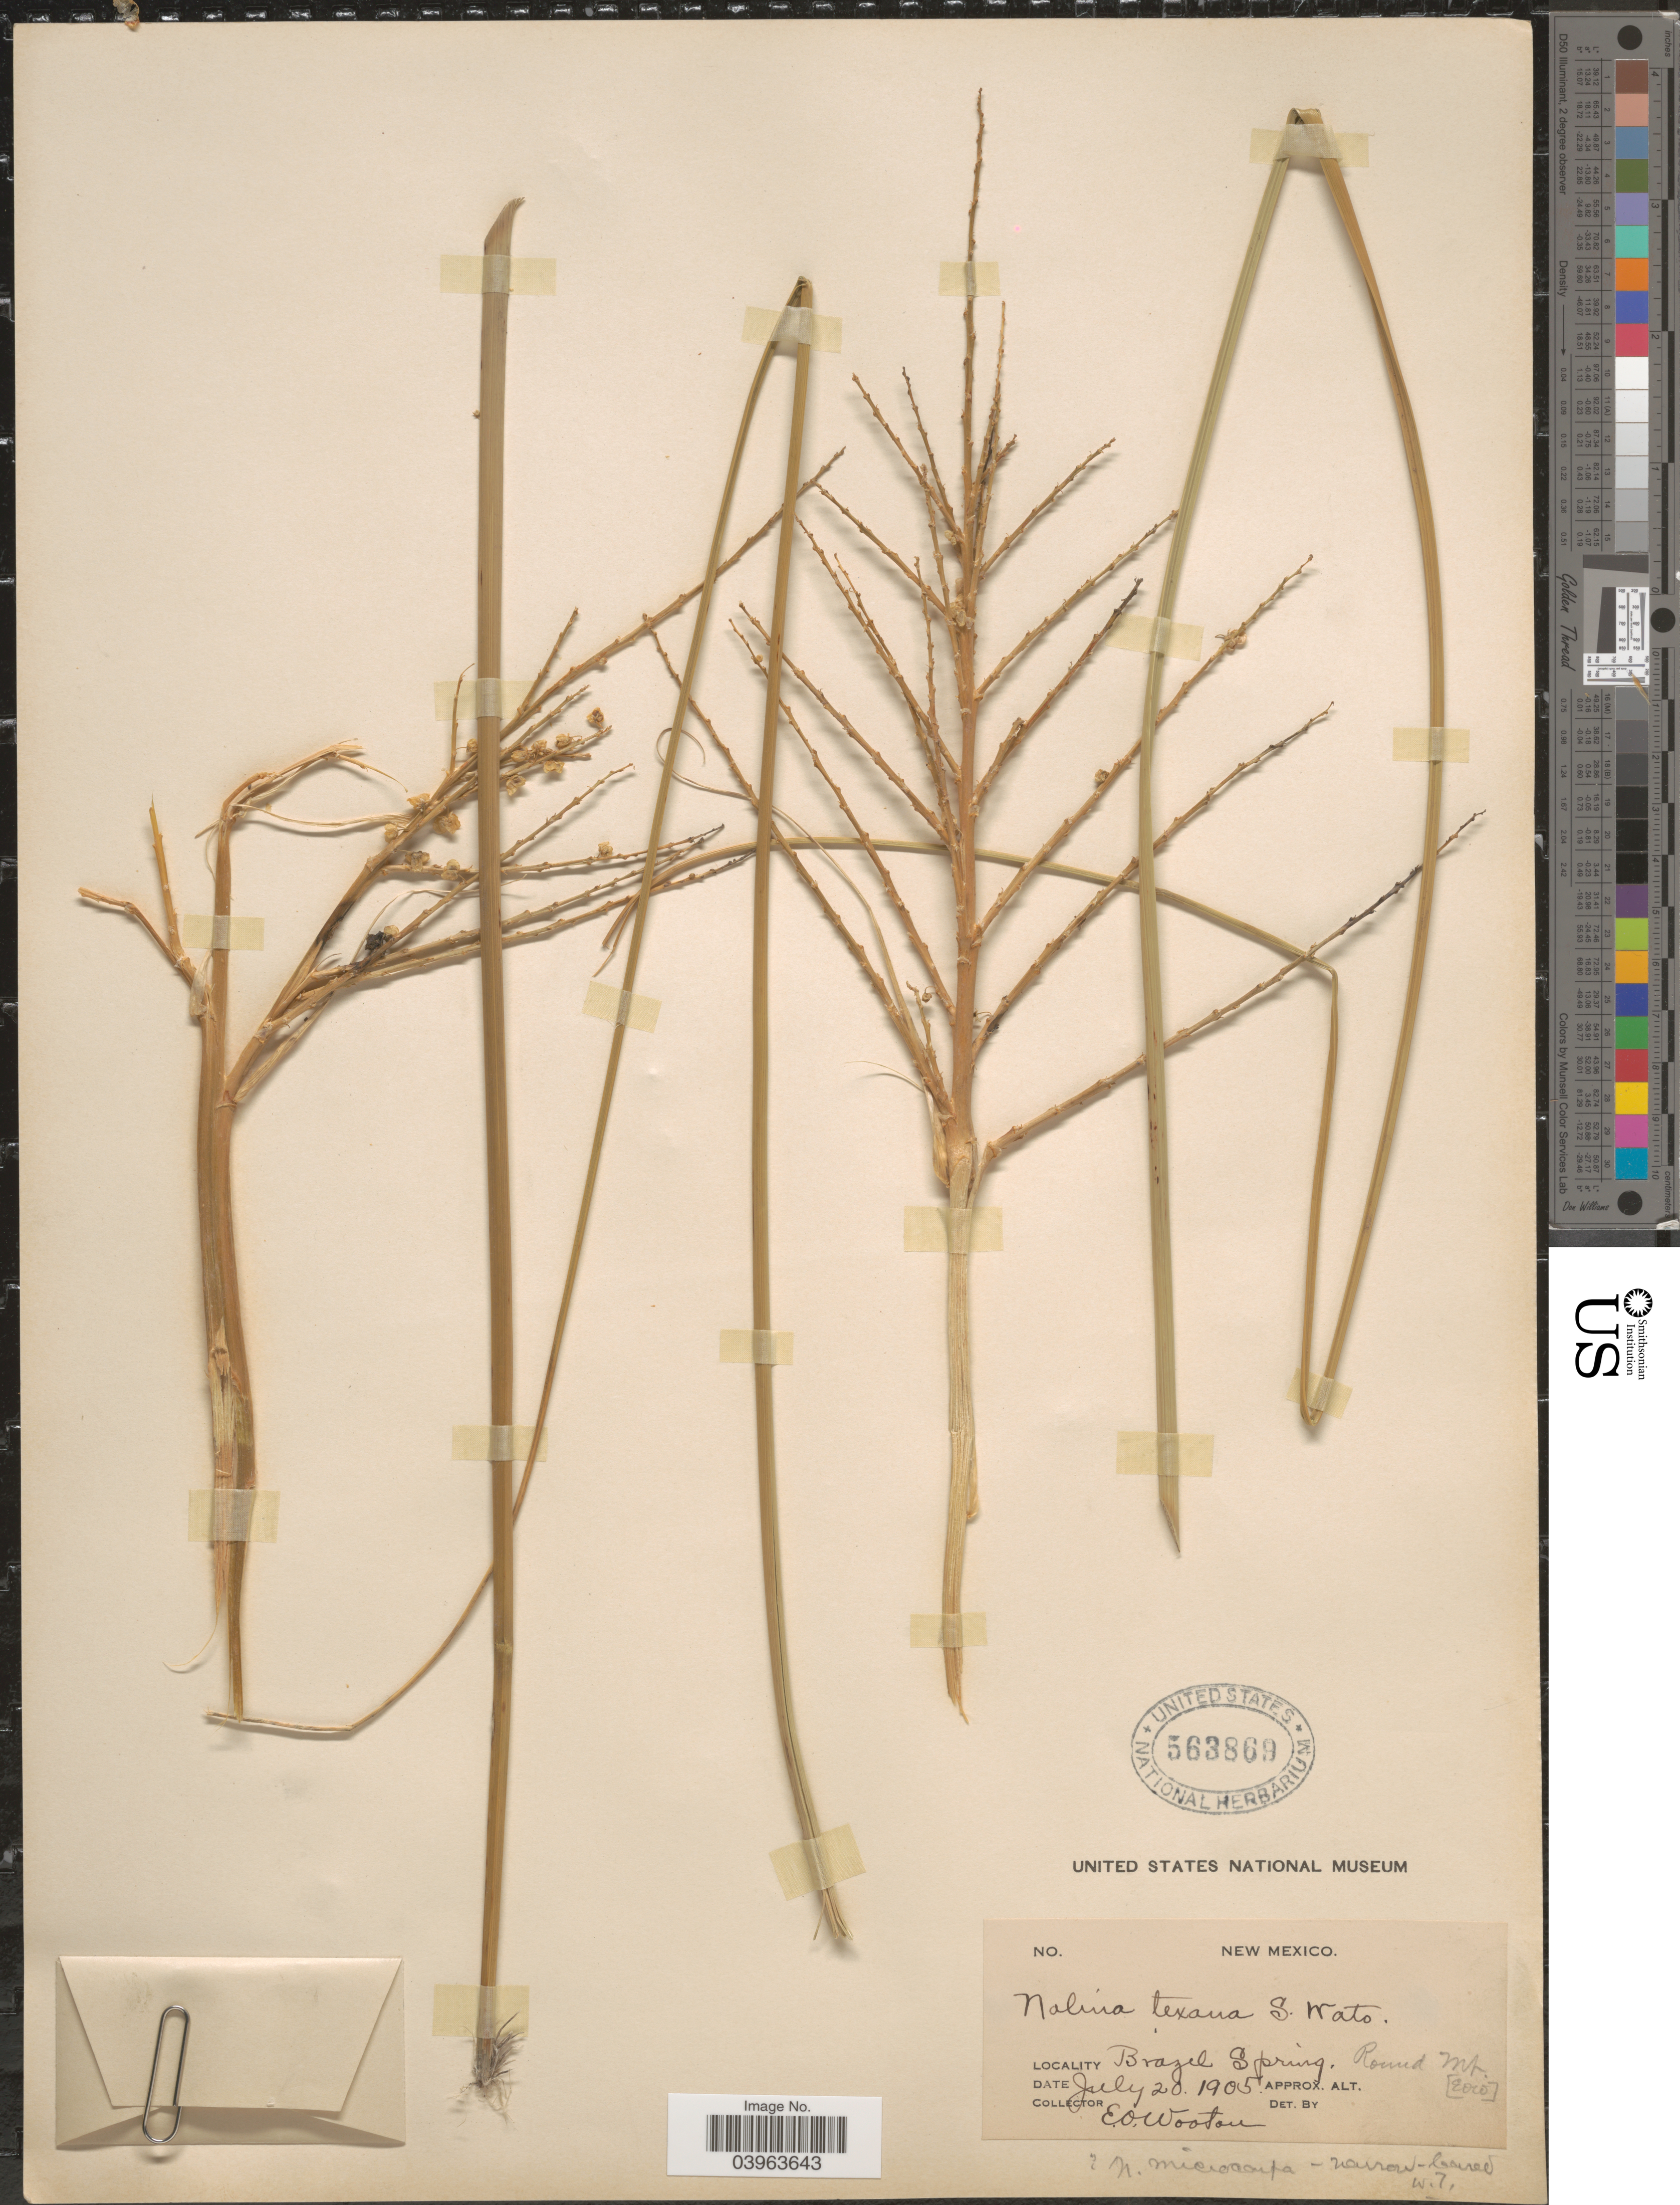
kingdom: Plantae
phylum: Tracheophyta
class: Liliopsida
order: Asparagales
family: Asparagaceae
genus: Nolina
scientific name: Nolina microcarpa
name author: S. Watson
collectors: E. O. Wooton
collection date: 1905-07-20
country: United States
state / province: New Mexico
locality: Brazil Spring. Round Mt.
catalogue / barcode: US 563869